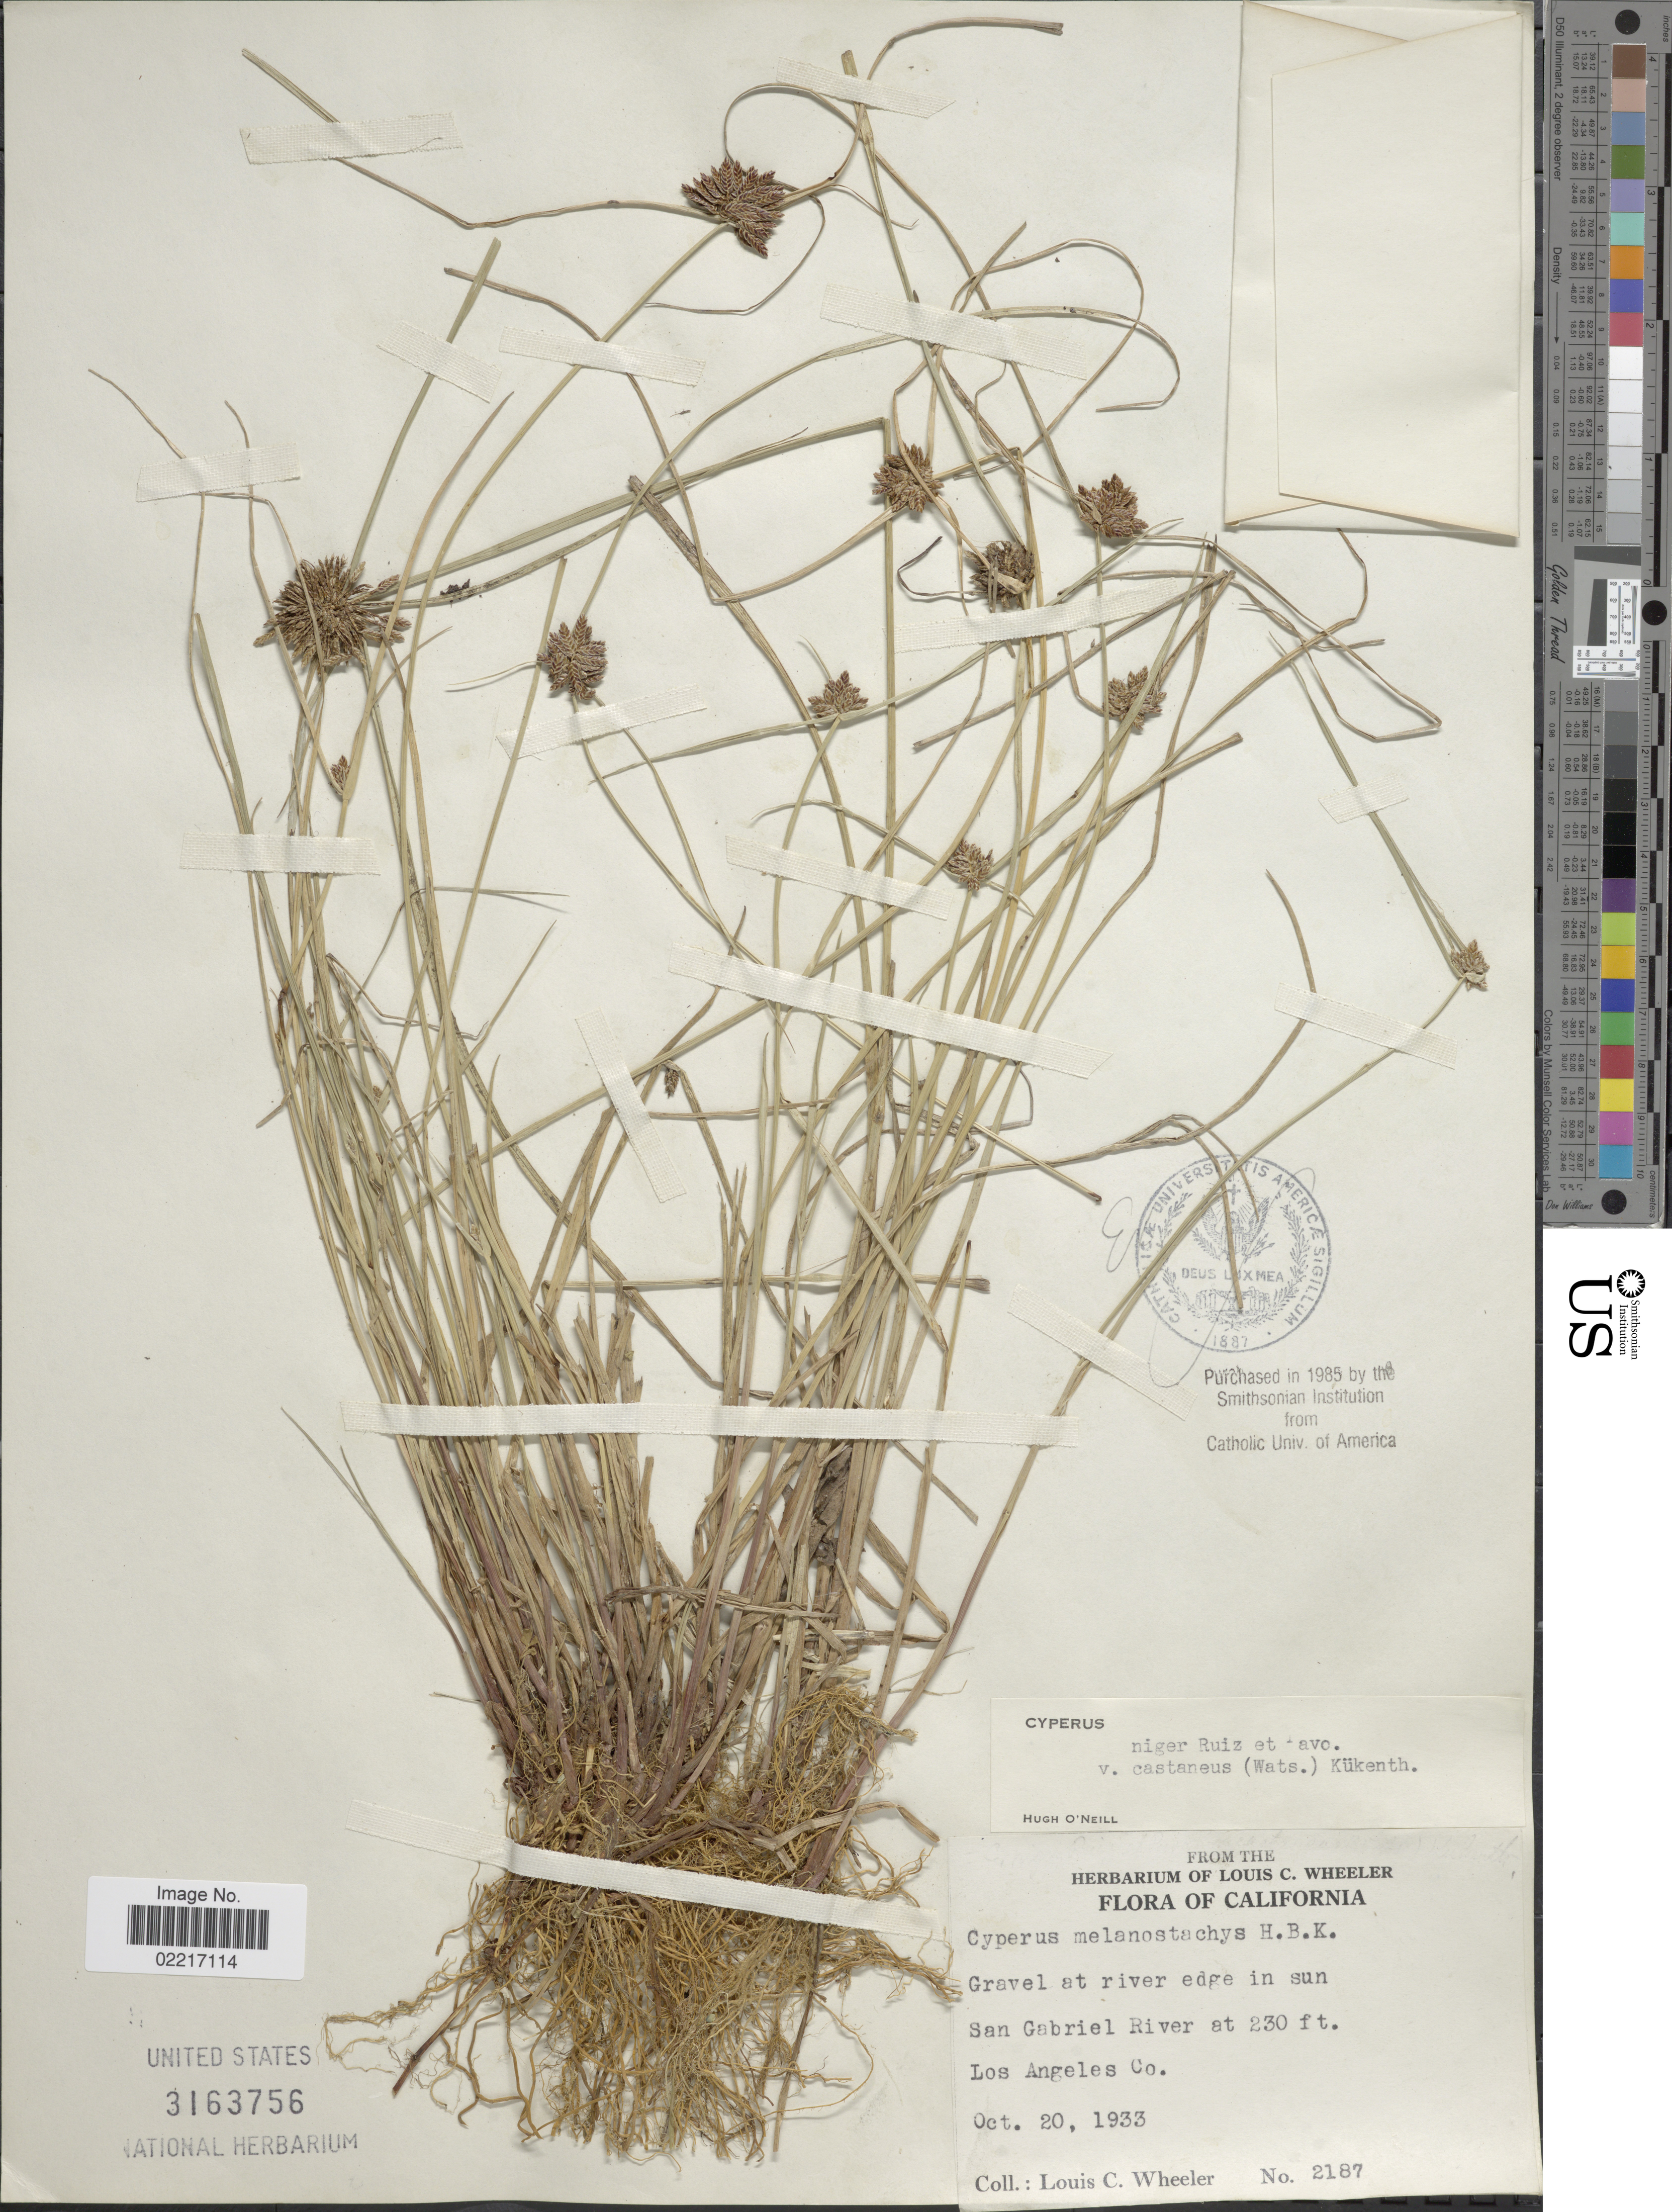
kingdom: Plantae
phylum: Tracheophyta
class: Liliopsida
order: Poales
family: Cyperaceae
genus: Cyperus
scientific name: Cyperus niger var. castaneus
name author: (S. Watson) Kük.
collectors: L. C. Wheeler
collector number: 2187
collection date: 1933-10-20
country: United States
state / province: California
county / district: Los Angeles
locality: Gravel at river edge in sun, San Gabriel River, Los Angeles Co.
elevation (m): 70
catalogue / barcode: US 3163756